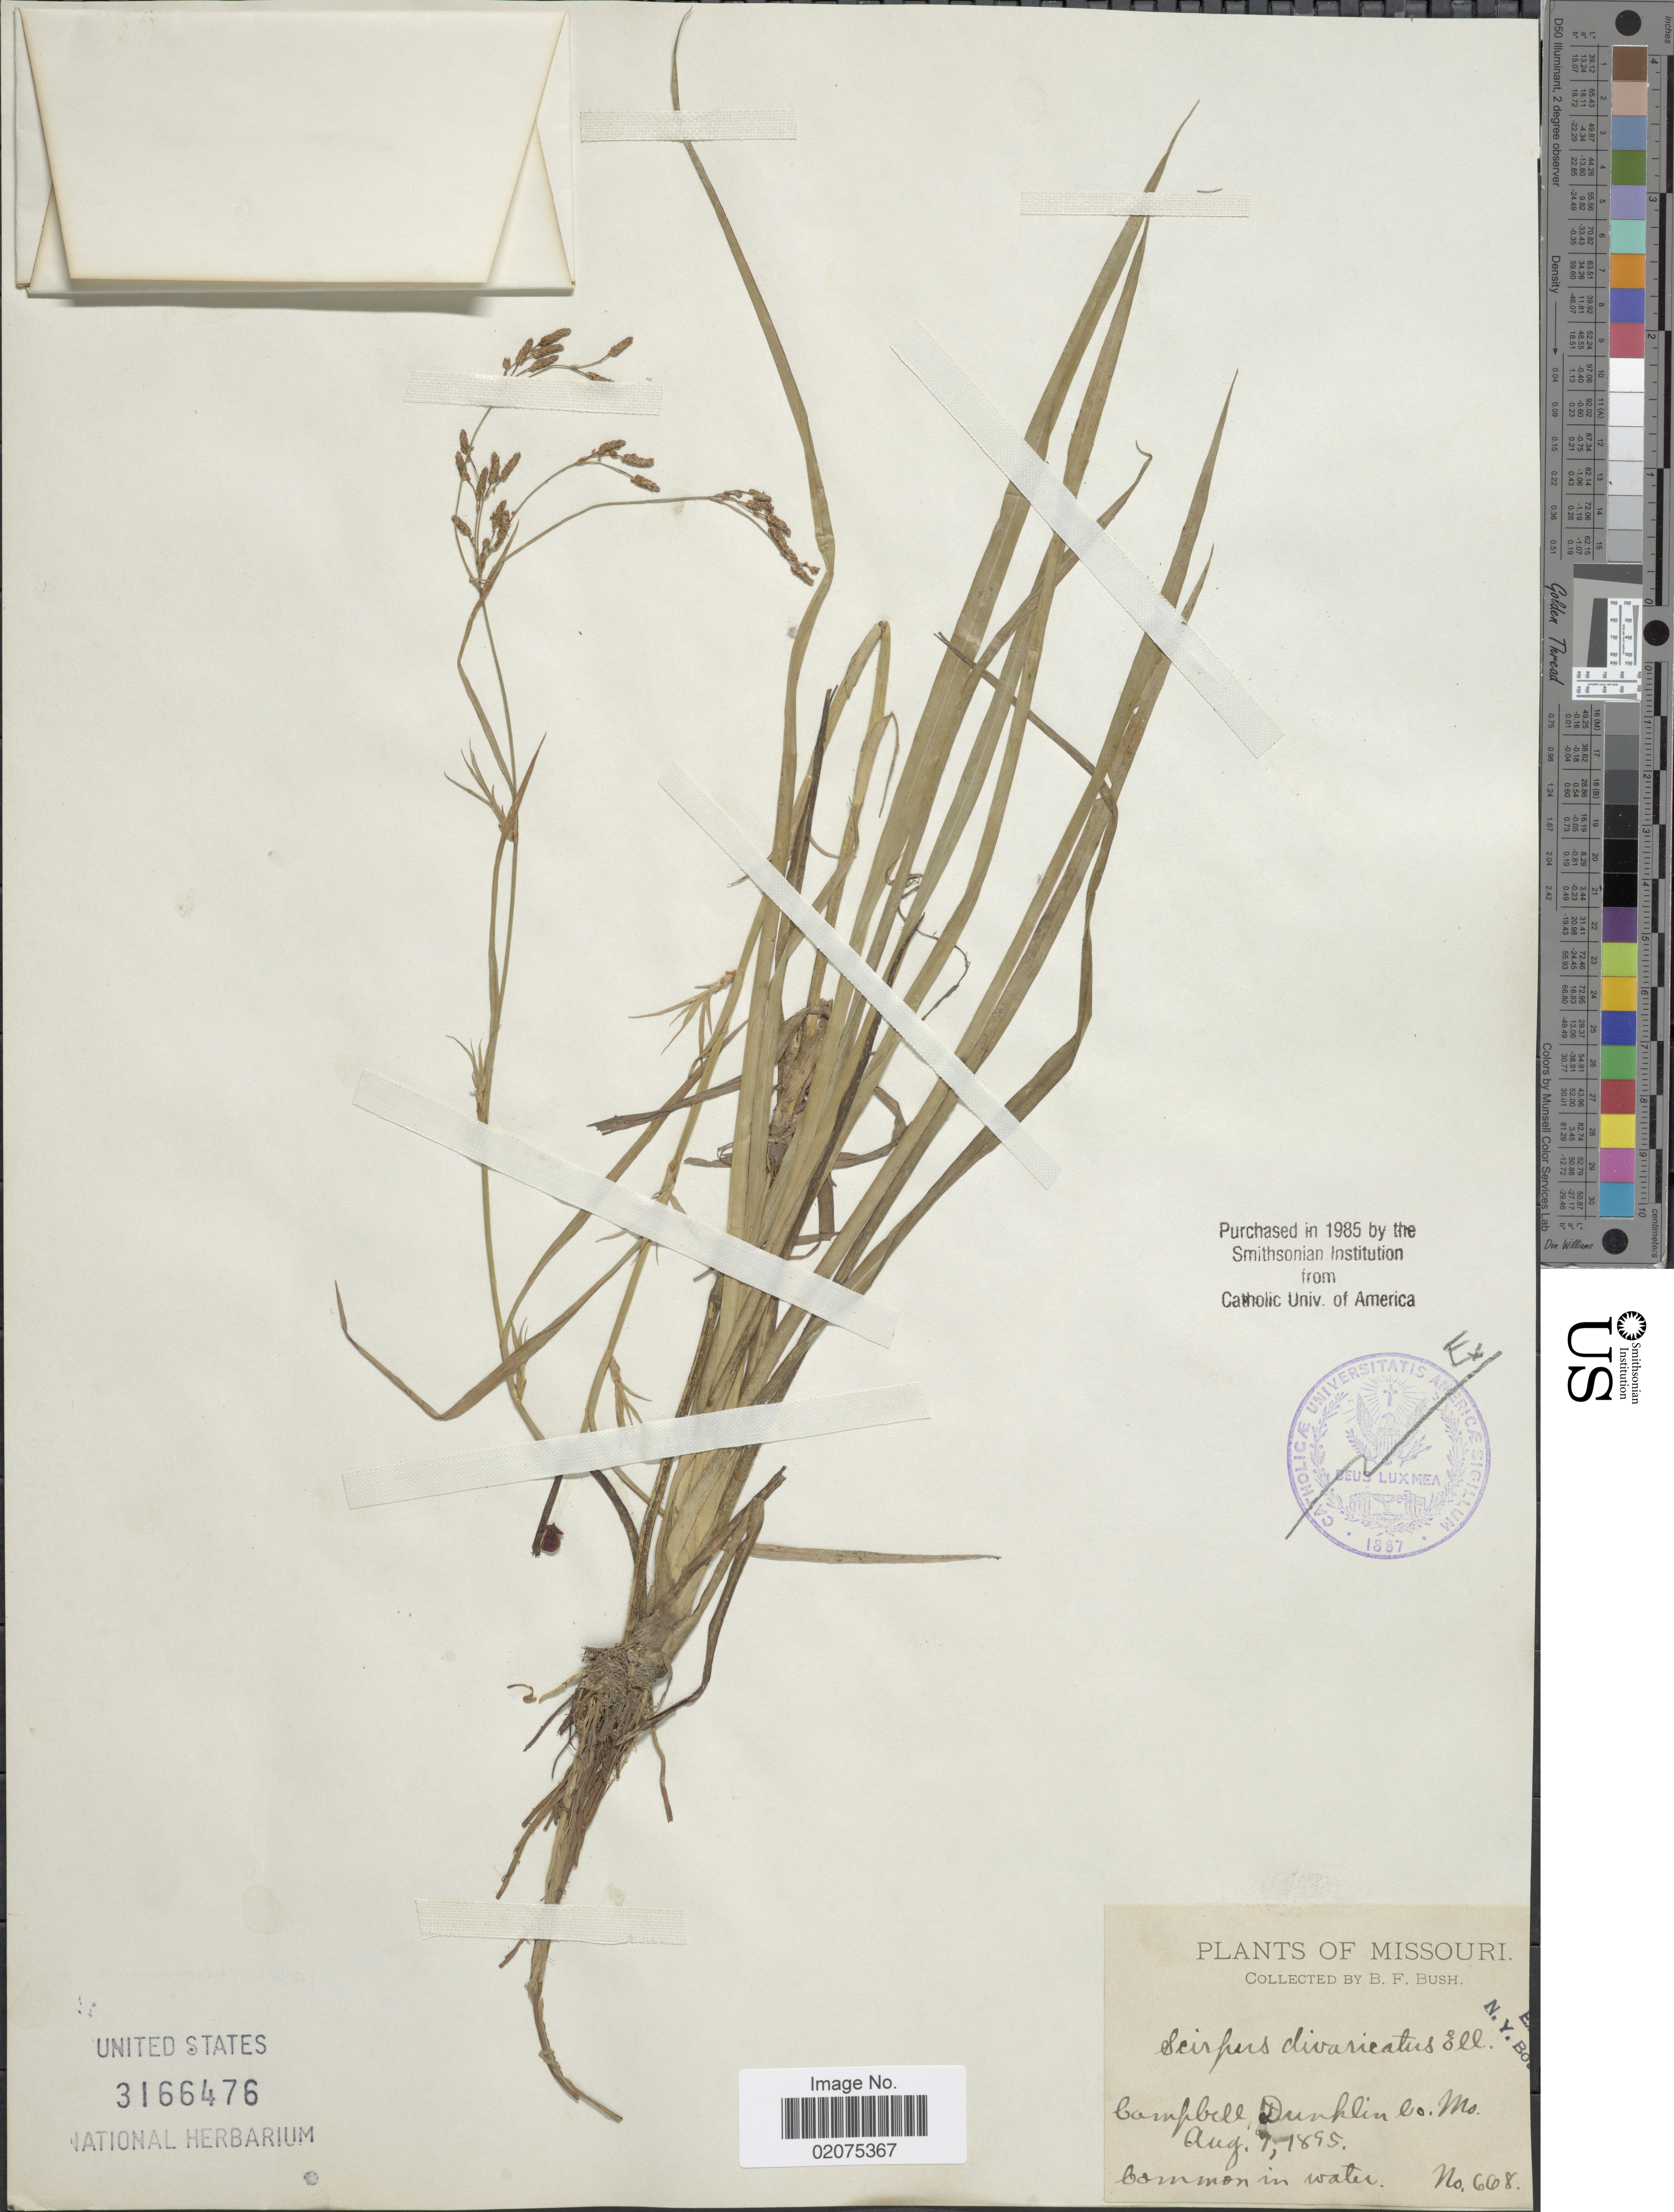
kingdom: Plantae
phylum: Tracheophyta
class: Liliopsida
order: Poales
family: Cyperaceae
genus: Scirpus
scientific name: Scirpus divaricatus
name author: Elliott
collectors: B. F. Bush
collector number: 608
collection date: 1895-08-07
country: United States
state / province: Missouri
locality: Campbell, Dunklin Co. Mo.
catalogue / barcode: US 3166476